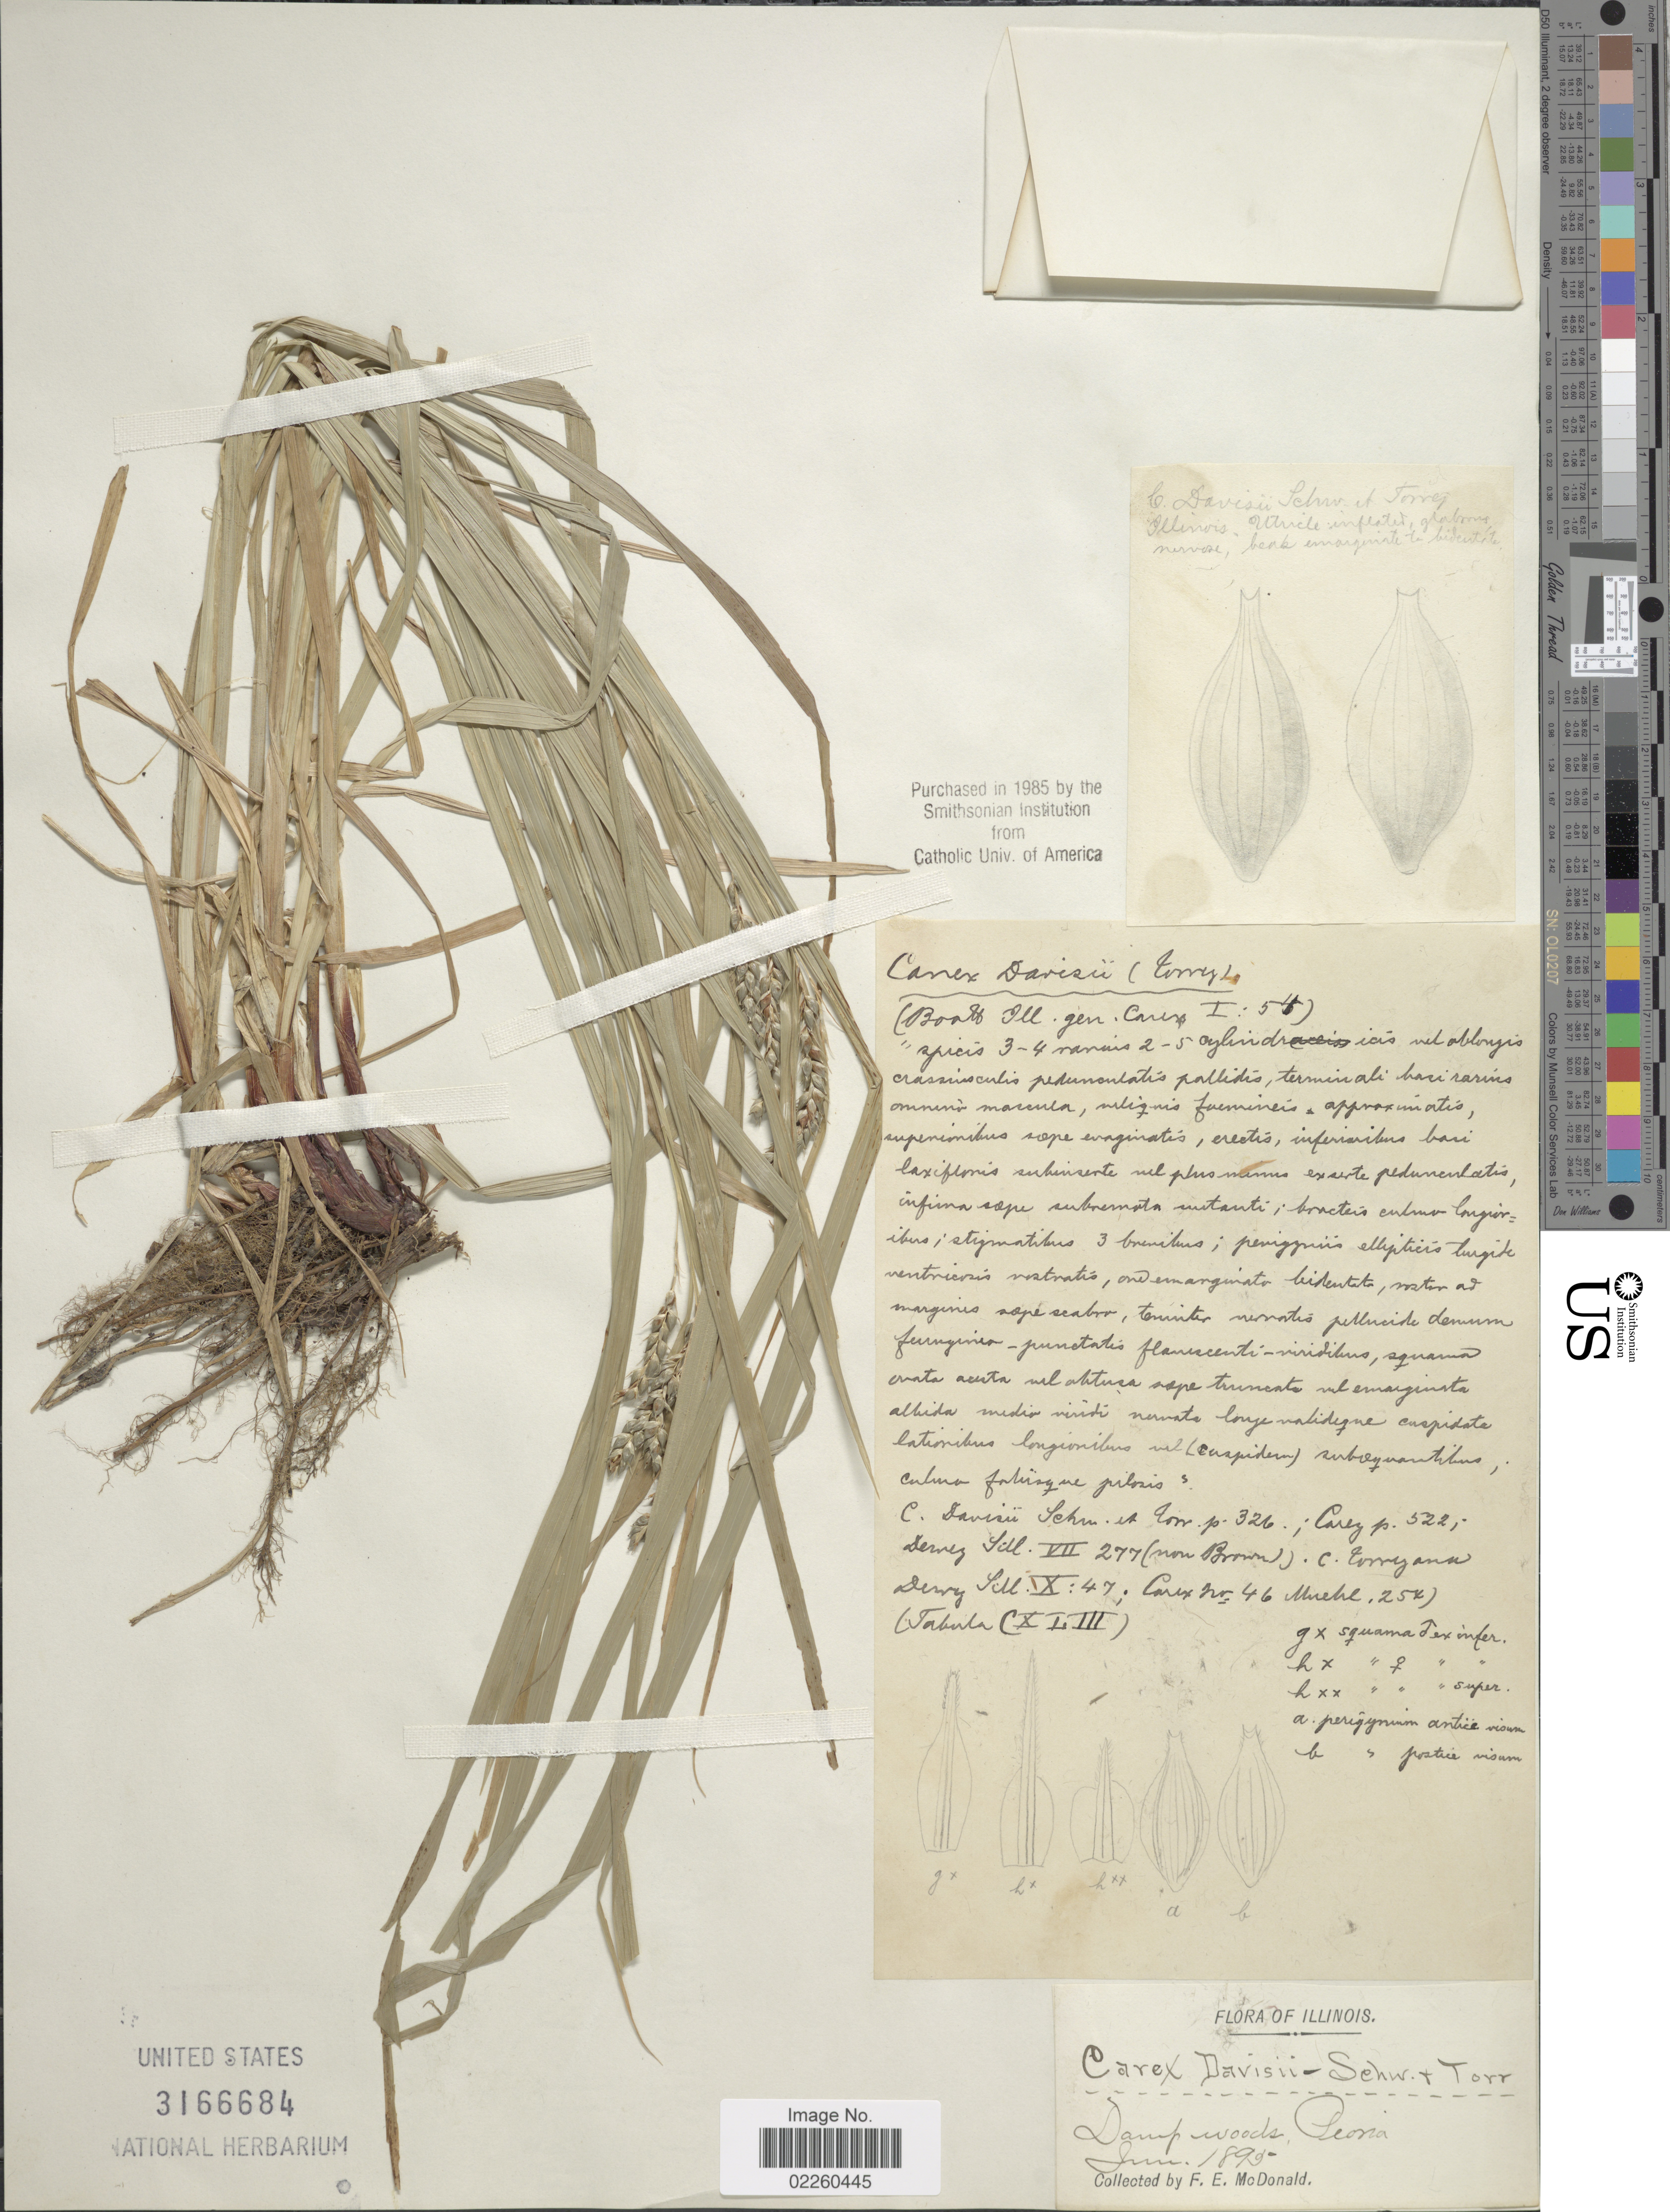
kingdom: Plantae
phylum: Tracheophyta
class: Liliopsida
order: Poales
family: Cyperaceae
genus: Carex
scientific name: Carex davisii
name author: Schwein. & Torr.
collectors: F. E. McDonald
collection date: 1895-06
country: United States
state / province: Illinois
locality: Damp woods, Peoria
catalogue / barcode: US 3166684